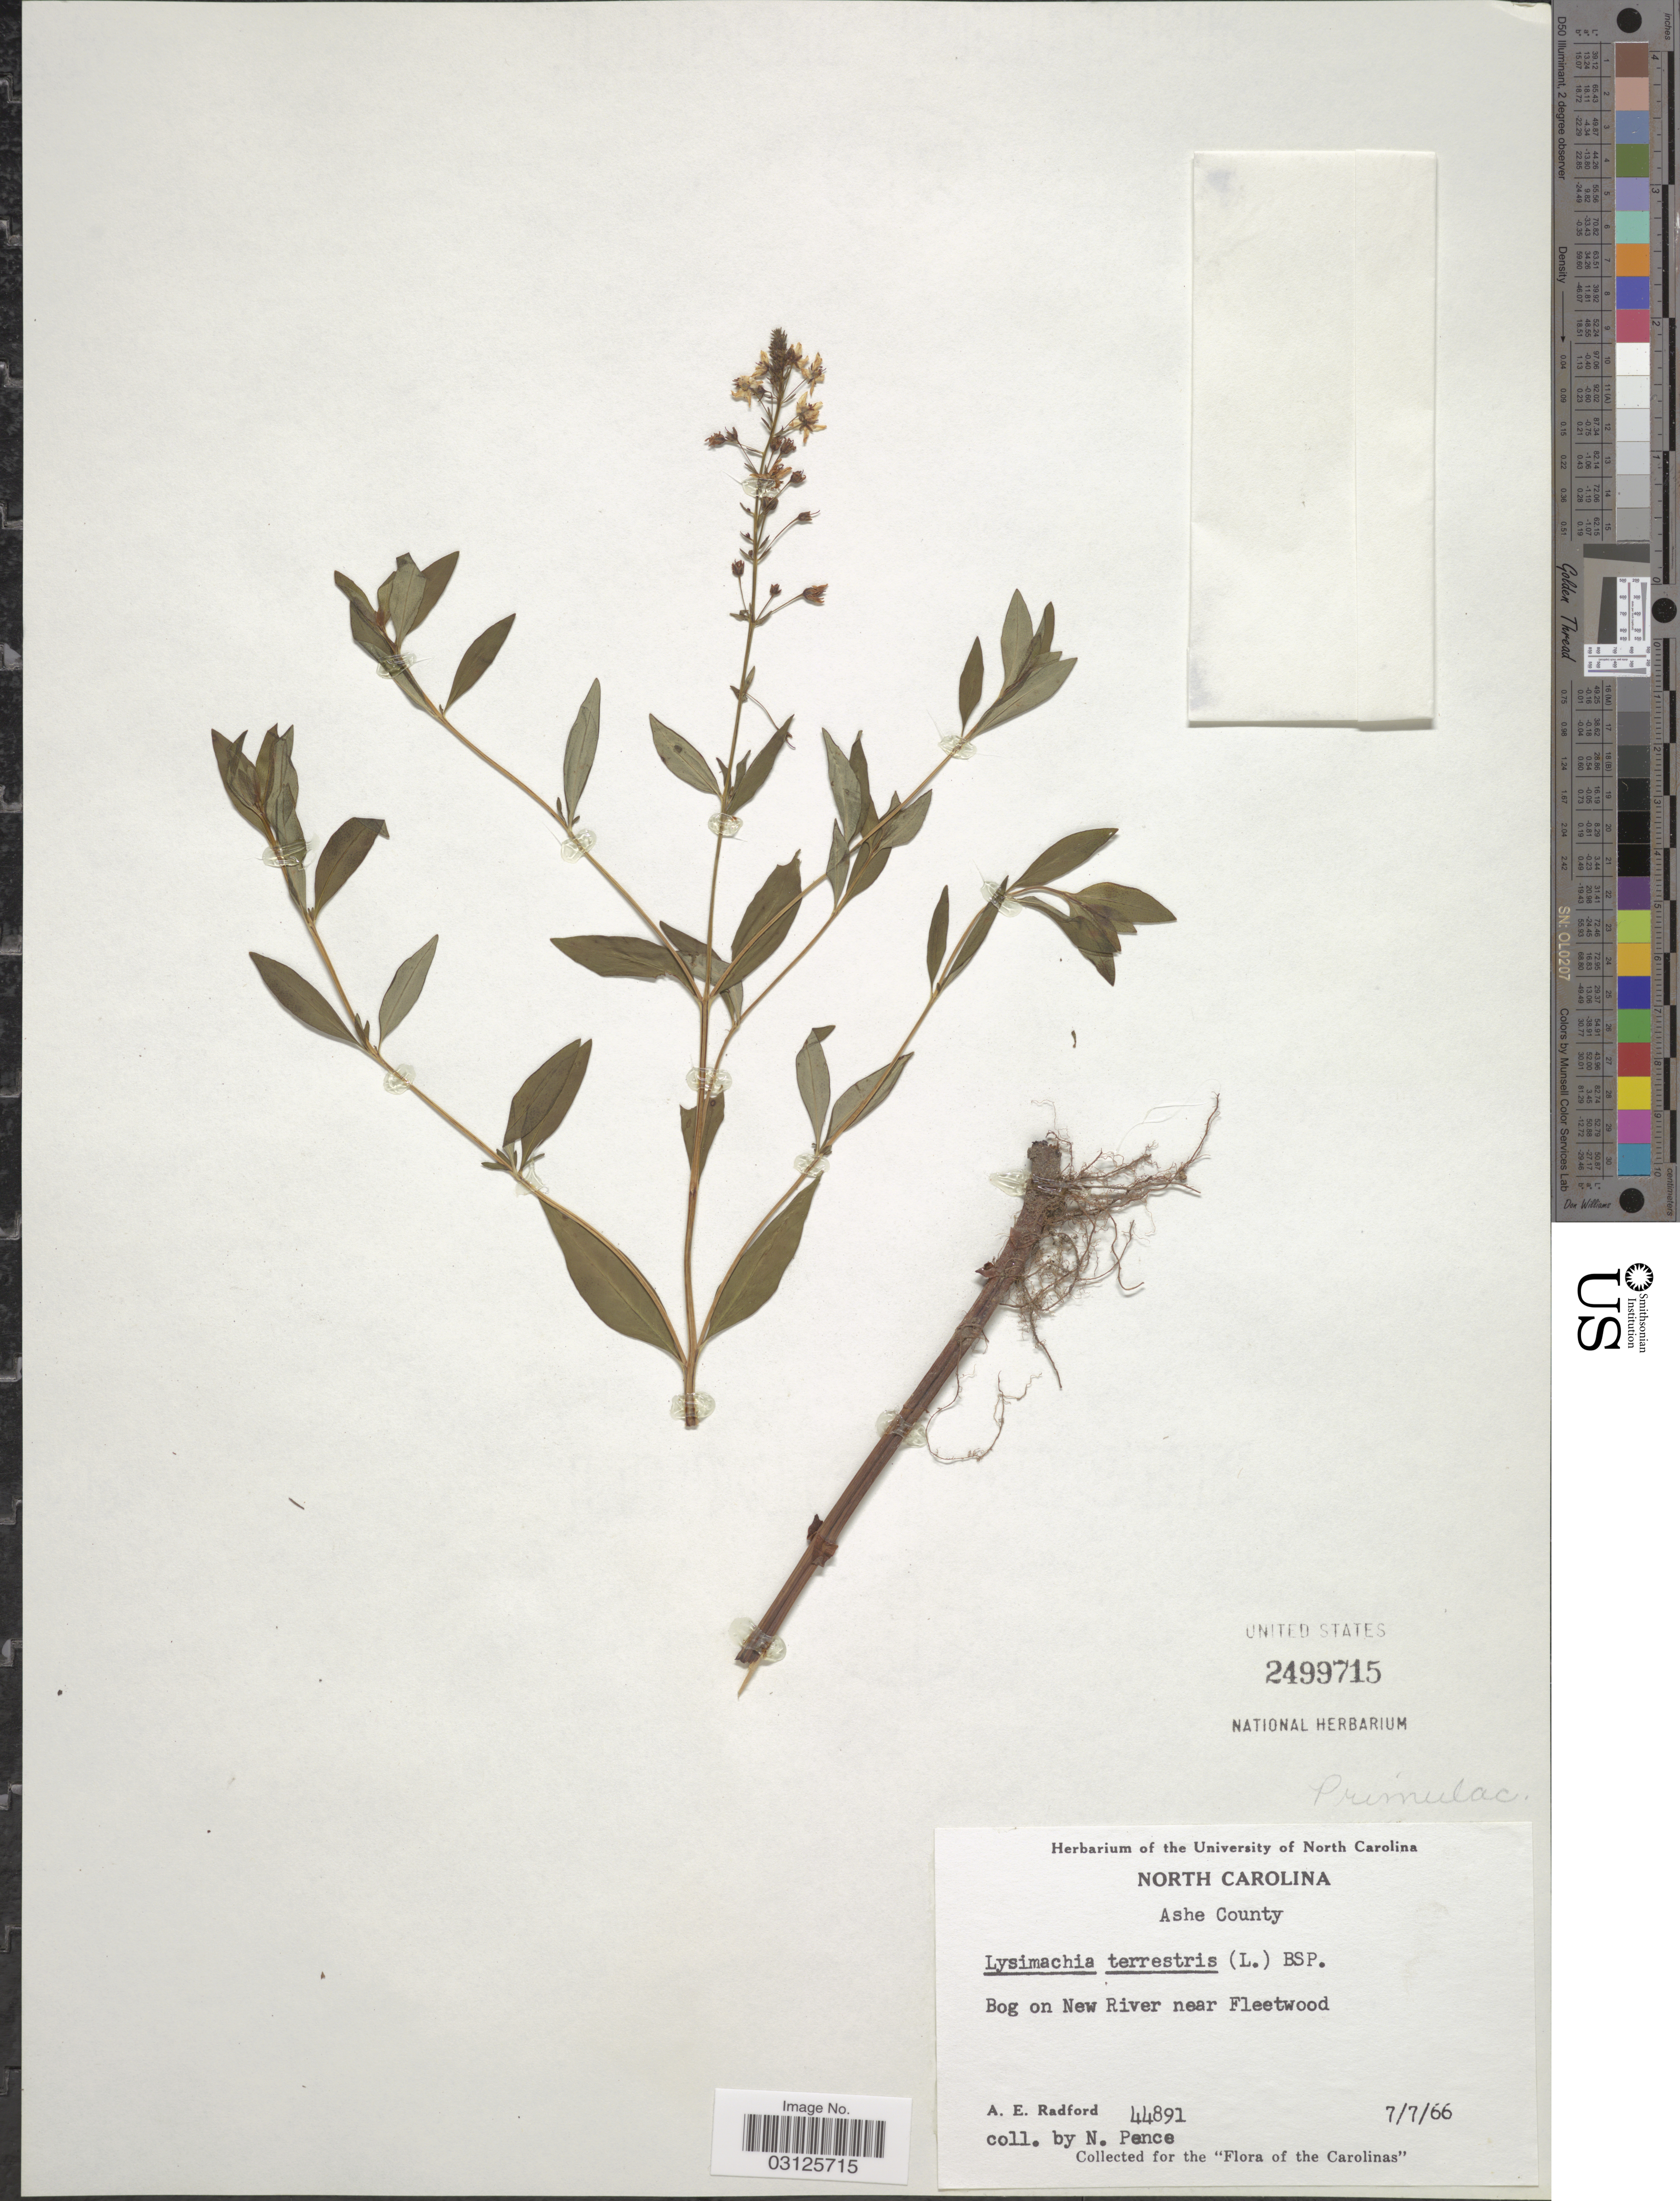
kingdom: Plantae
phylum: Tracheophyta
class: Magnoliopsida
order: Ericales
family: Primulaceae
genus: Lysimachia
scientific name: Lysimachia terrestris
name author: (L.) Britton, Stearns & Poggenb.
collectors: N. Pence & A. E. Radford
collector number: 44891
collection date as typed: Transcribed d/m/y: 7/7/66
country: United States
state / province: North Carolina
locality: Ashe County, Bog on New River near Fleetwood.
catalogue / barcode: US 2499715